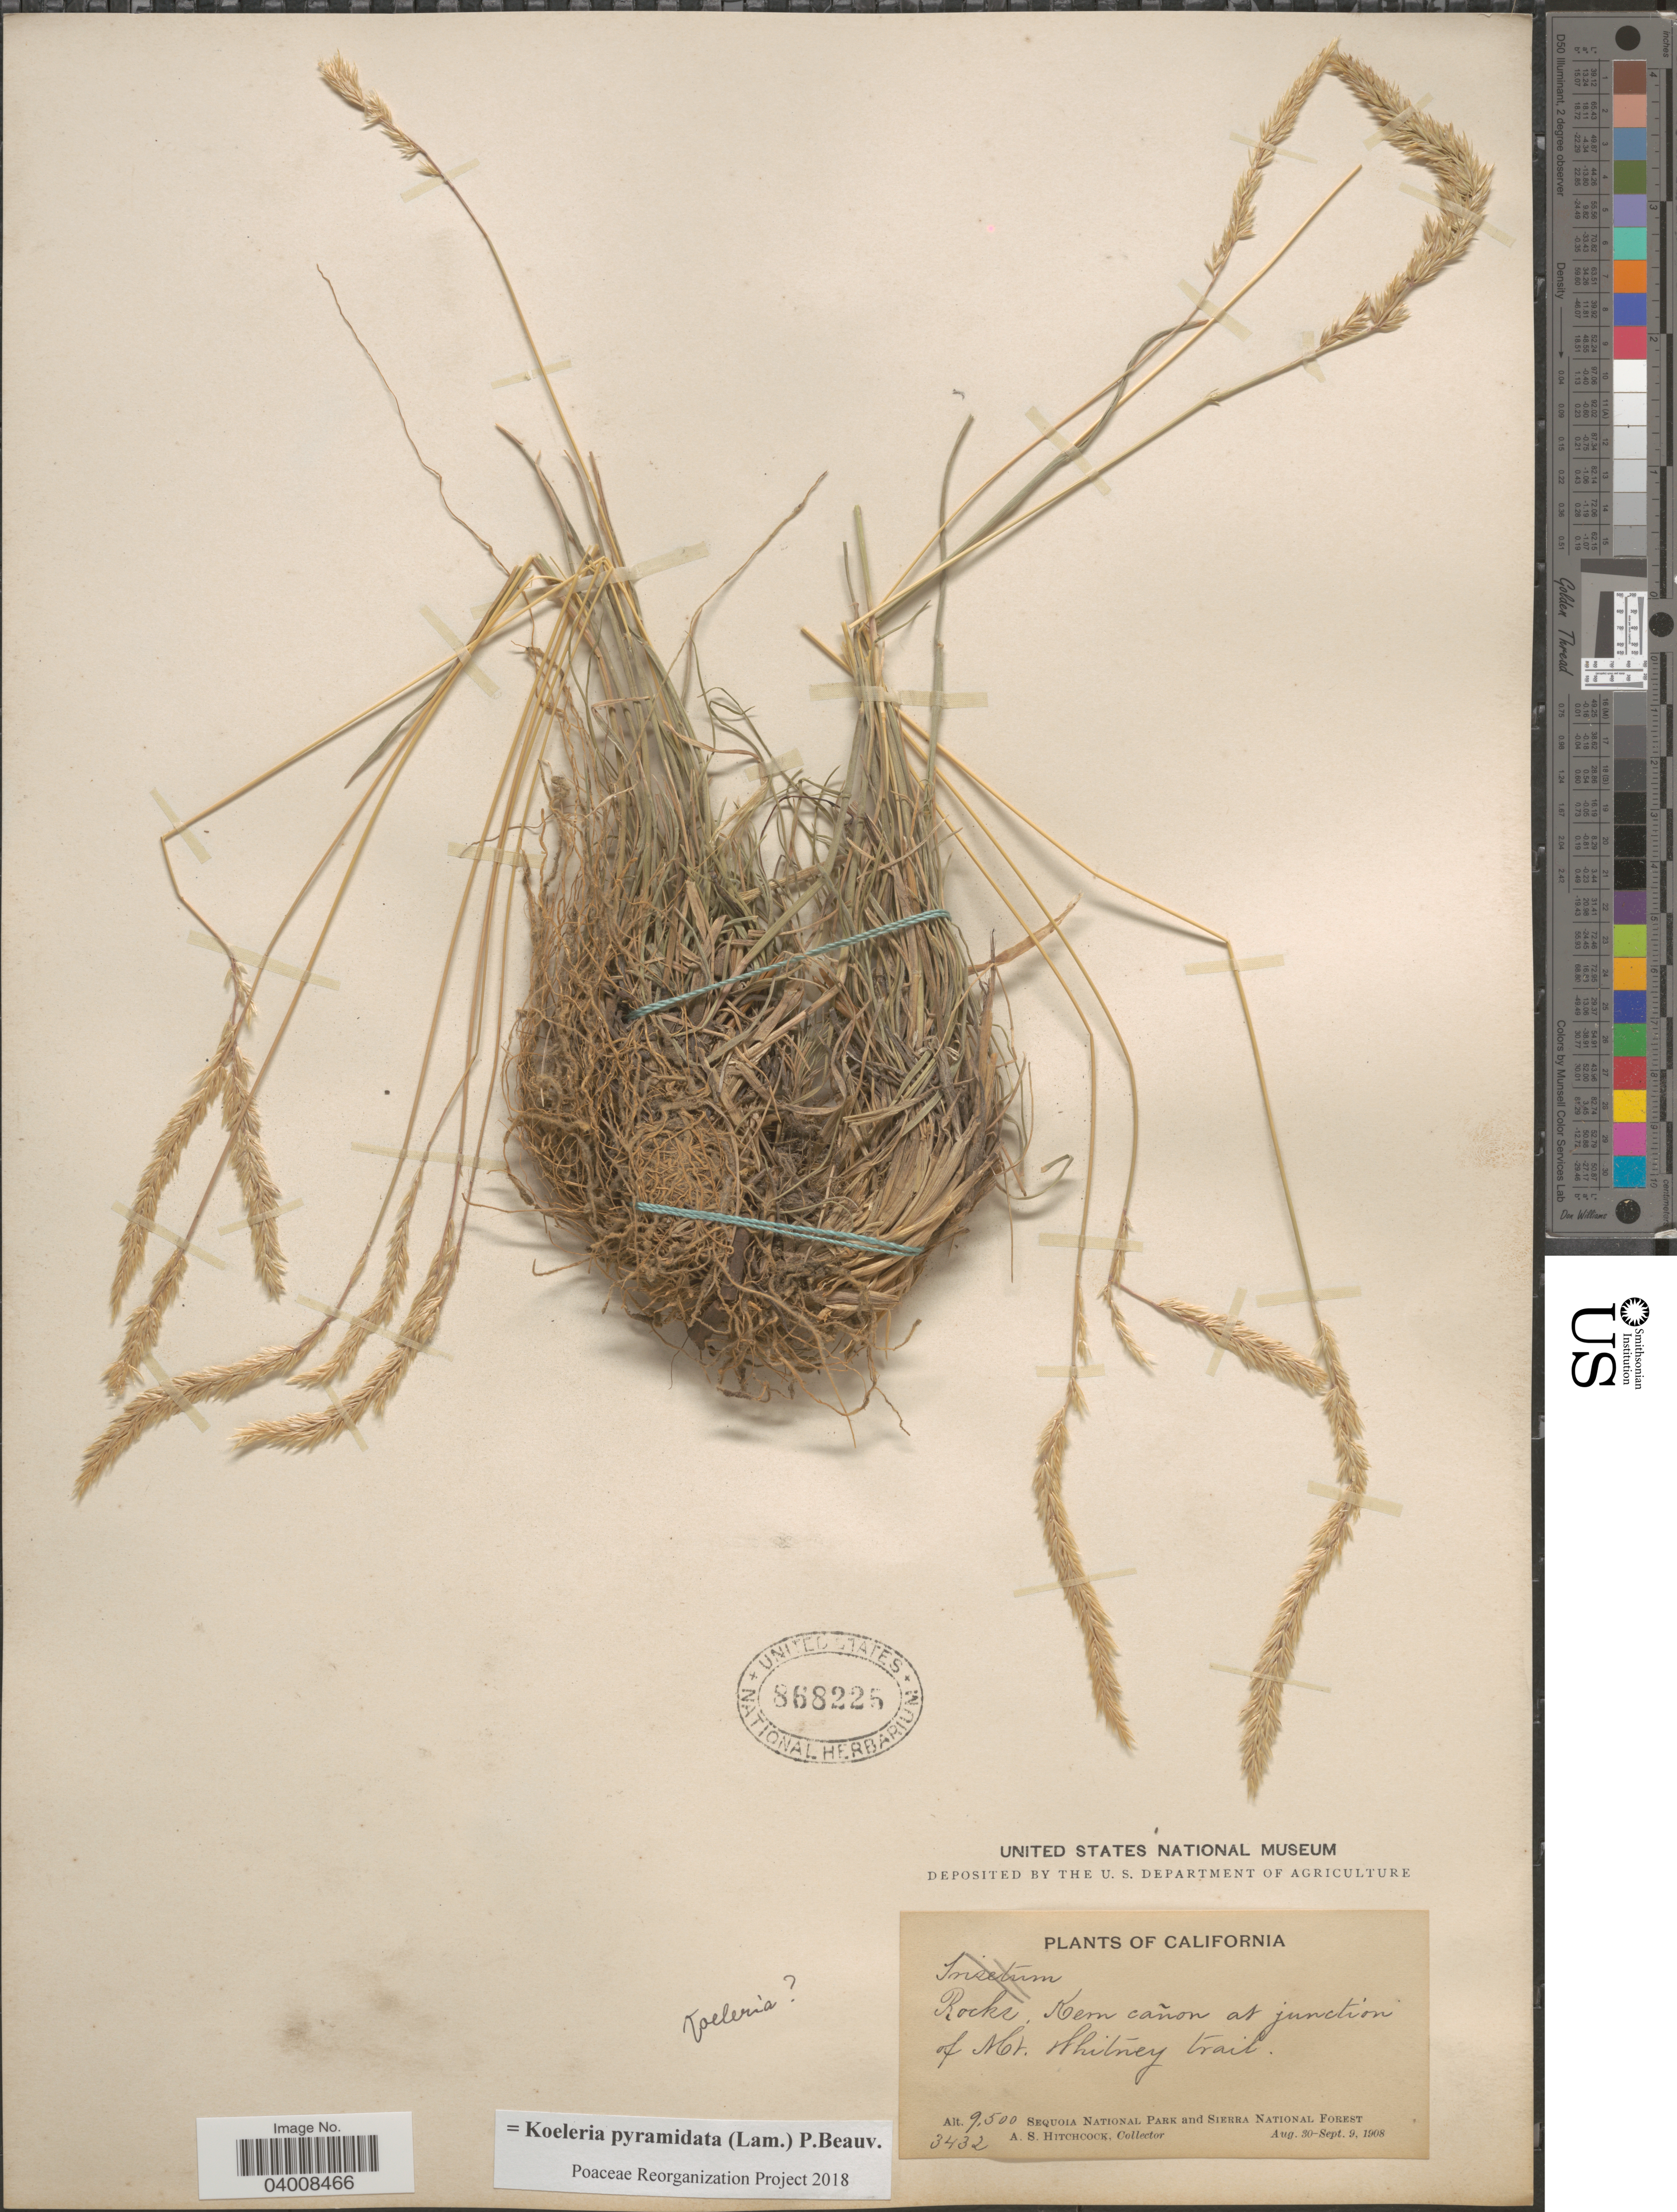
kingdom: Plantae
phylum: Tracheophyta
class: Liliopsida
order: Poales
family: Poaceae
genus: Koeleria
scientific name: Koeleria pyramidata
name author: (Lam.) P. Beauv.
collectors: A. S. Hitchcock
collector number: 3432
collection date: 1908-08-30/1908-09-09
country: United States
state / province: California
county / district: Kern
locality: Rocks. Kern cañon at junction of Mt. Whitney trail. Sequoia National Park and Sierra National Forest.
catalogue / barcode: US 868005